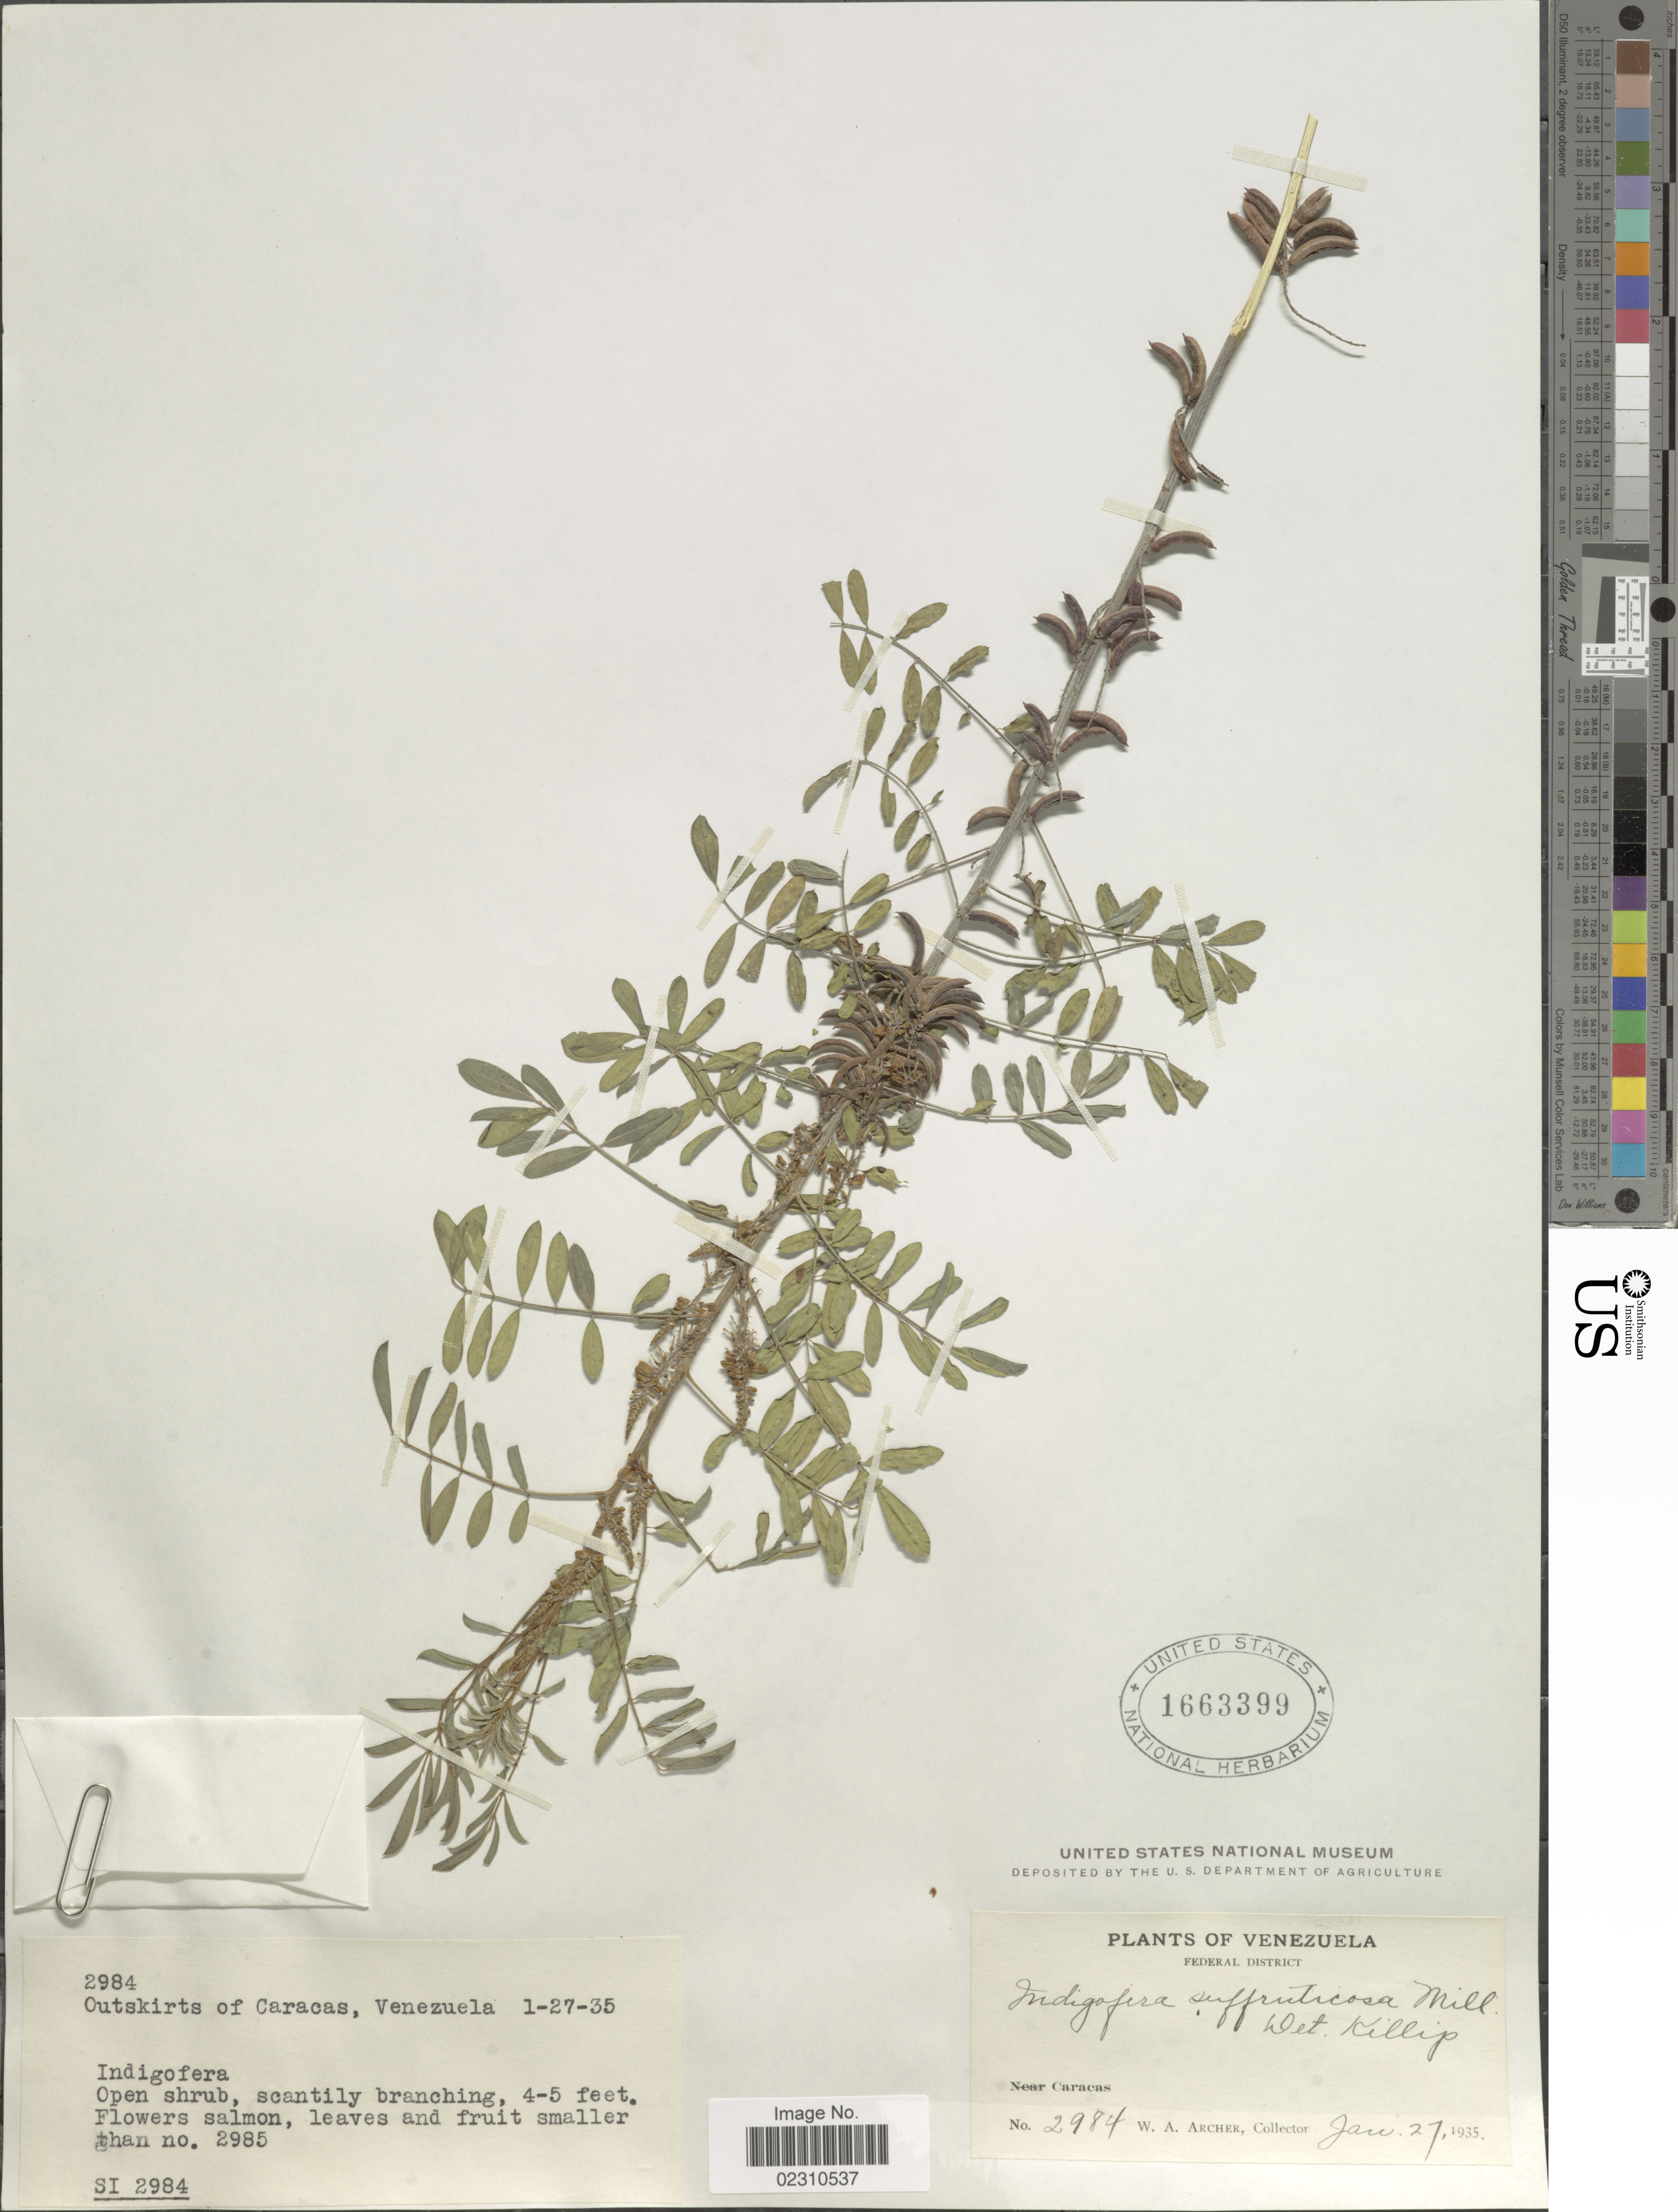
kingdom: Plantae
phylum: Tracheophyta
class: Magnoliopsida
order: Fabales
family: Fabaceae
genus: Indigofera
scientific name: Indigofera suffruticosa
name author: Mill.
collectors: W. A. Archer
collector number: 2984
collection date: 1935-01-27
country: Venezuela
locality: Federal District, Venezuela, Outskirts of Caracas. Near Caracas.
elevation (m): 1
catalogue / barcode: US 1663399